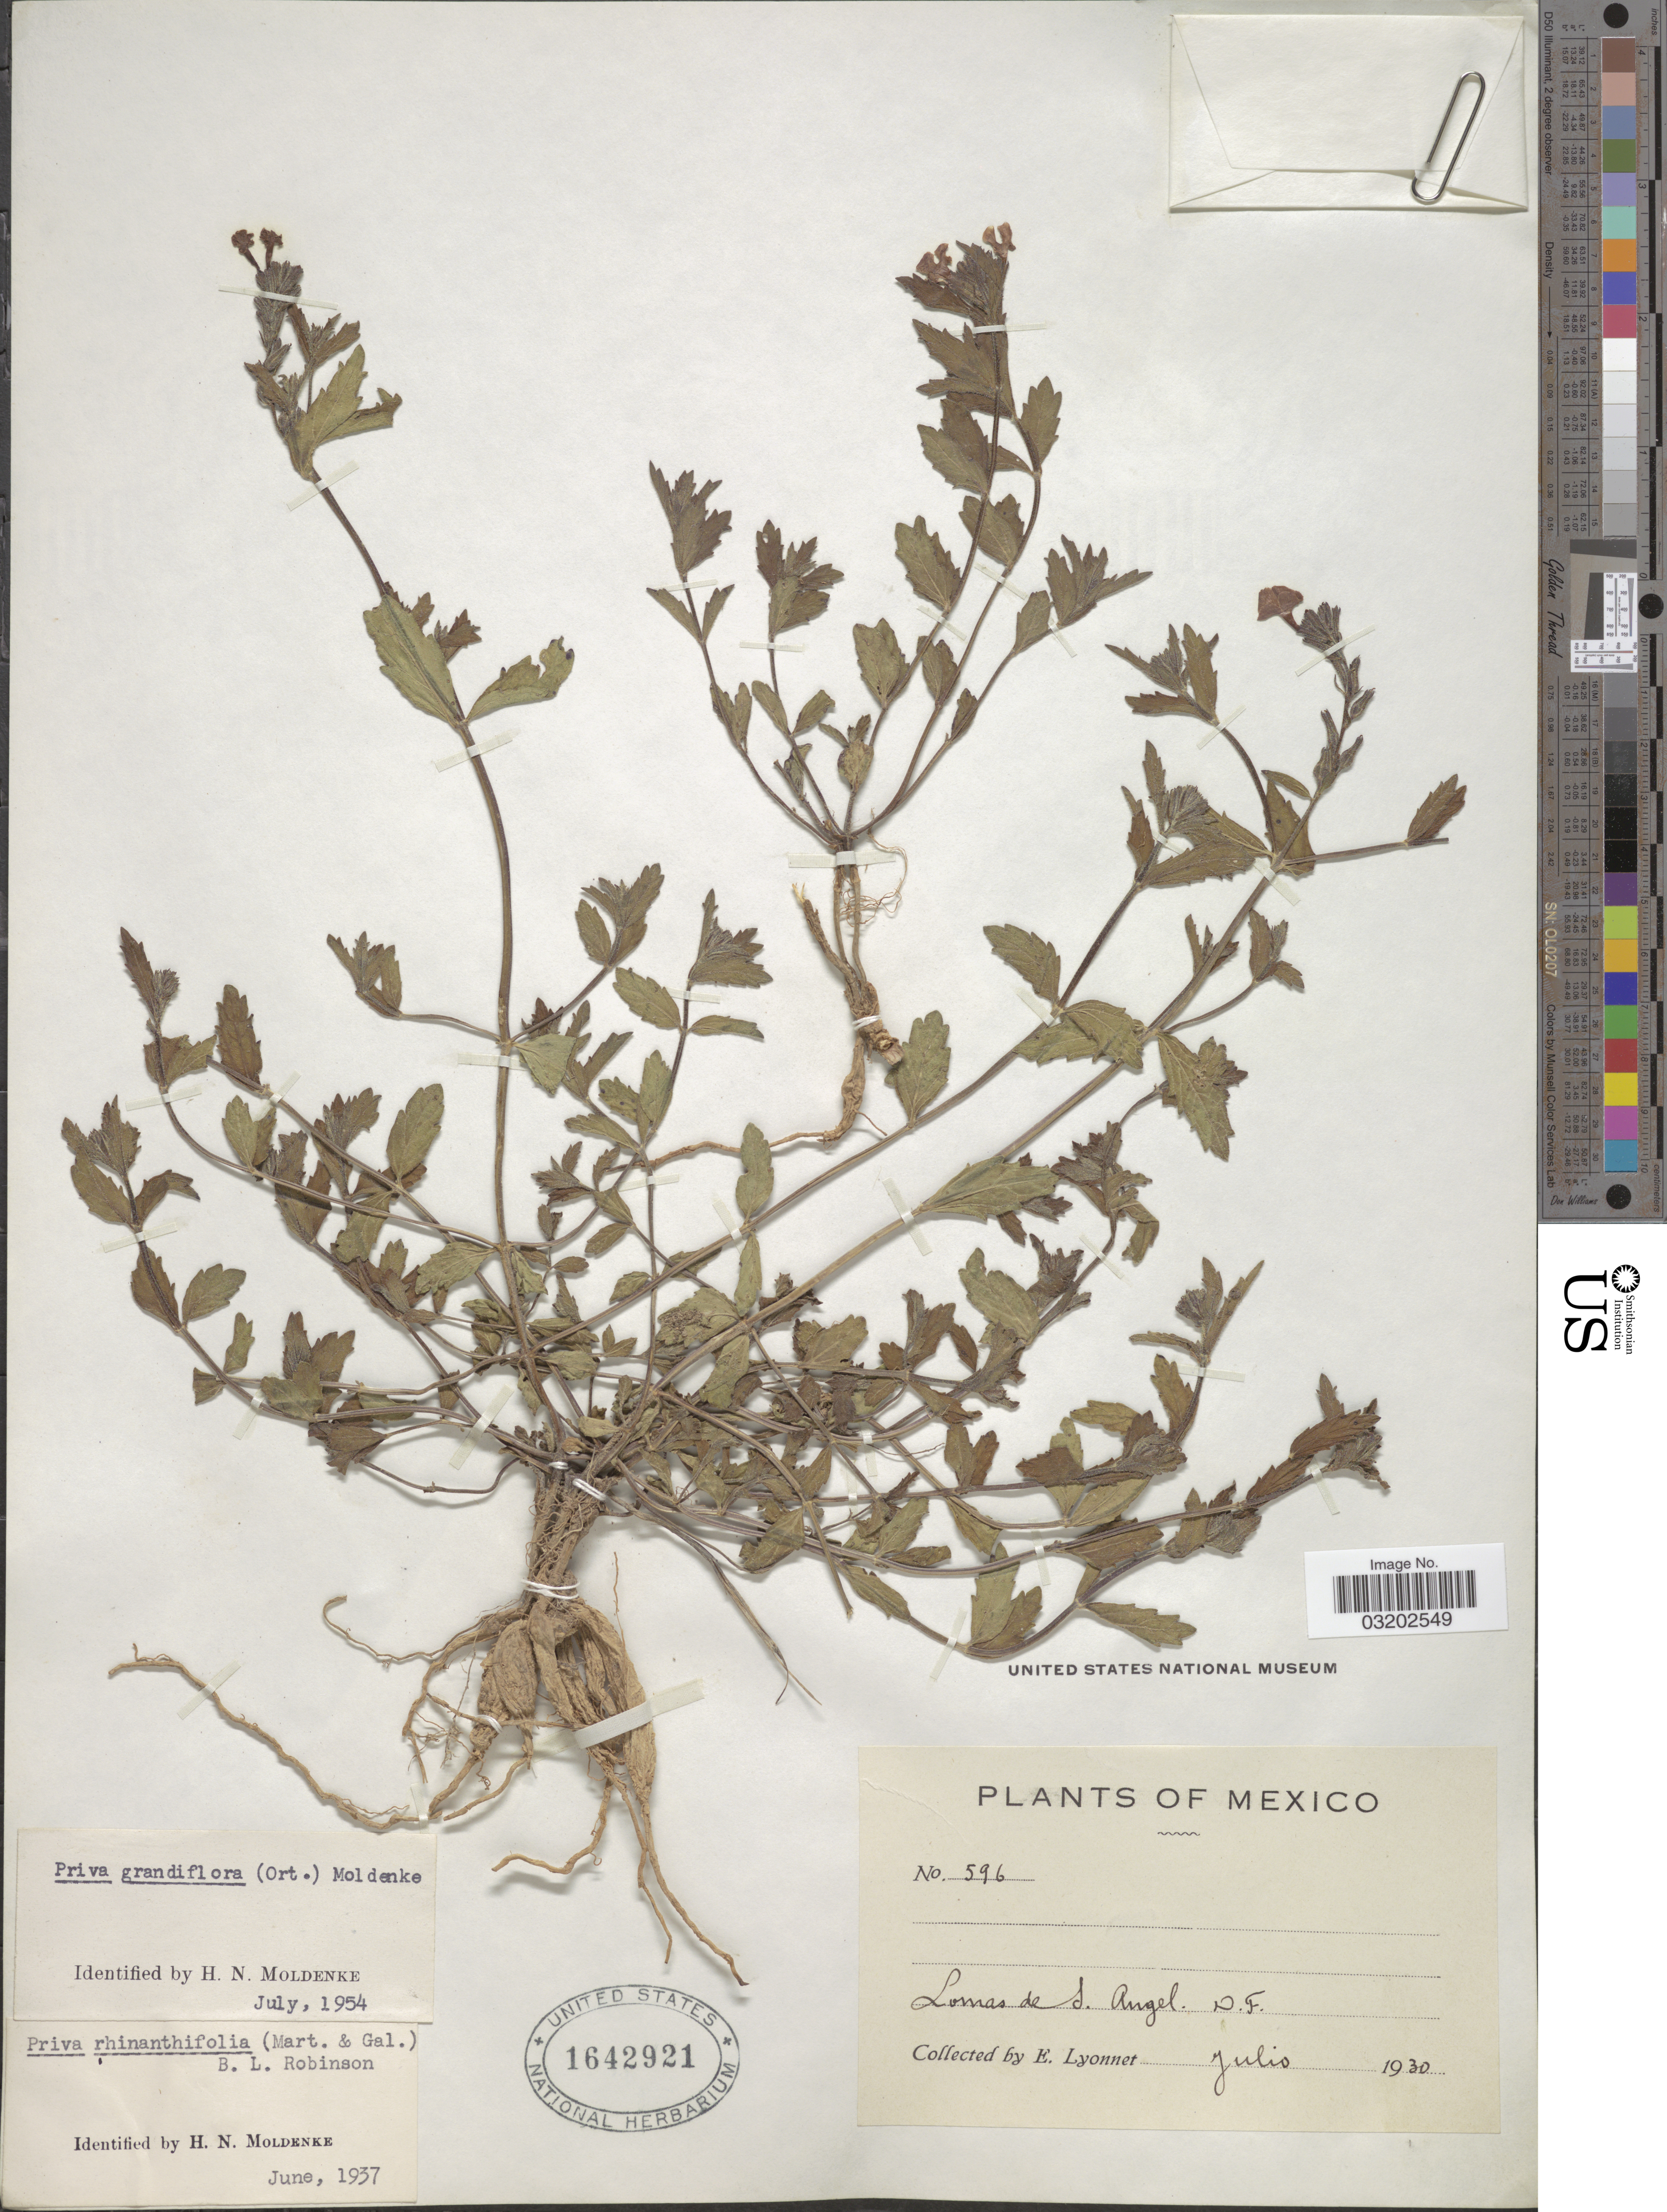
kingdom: Plantae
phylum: Tracheophyta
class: Magnoliopsida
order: Lamiales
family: Verbenaceae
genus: Priva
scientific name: Priva grandiflora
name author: Moldenke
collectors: E. Lyonnet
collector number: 596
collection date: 1930-07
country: Mexico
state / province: Distrito Federal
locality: Lomas de S. Angel.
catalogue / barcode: US 1642921